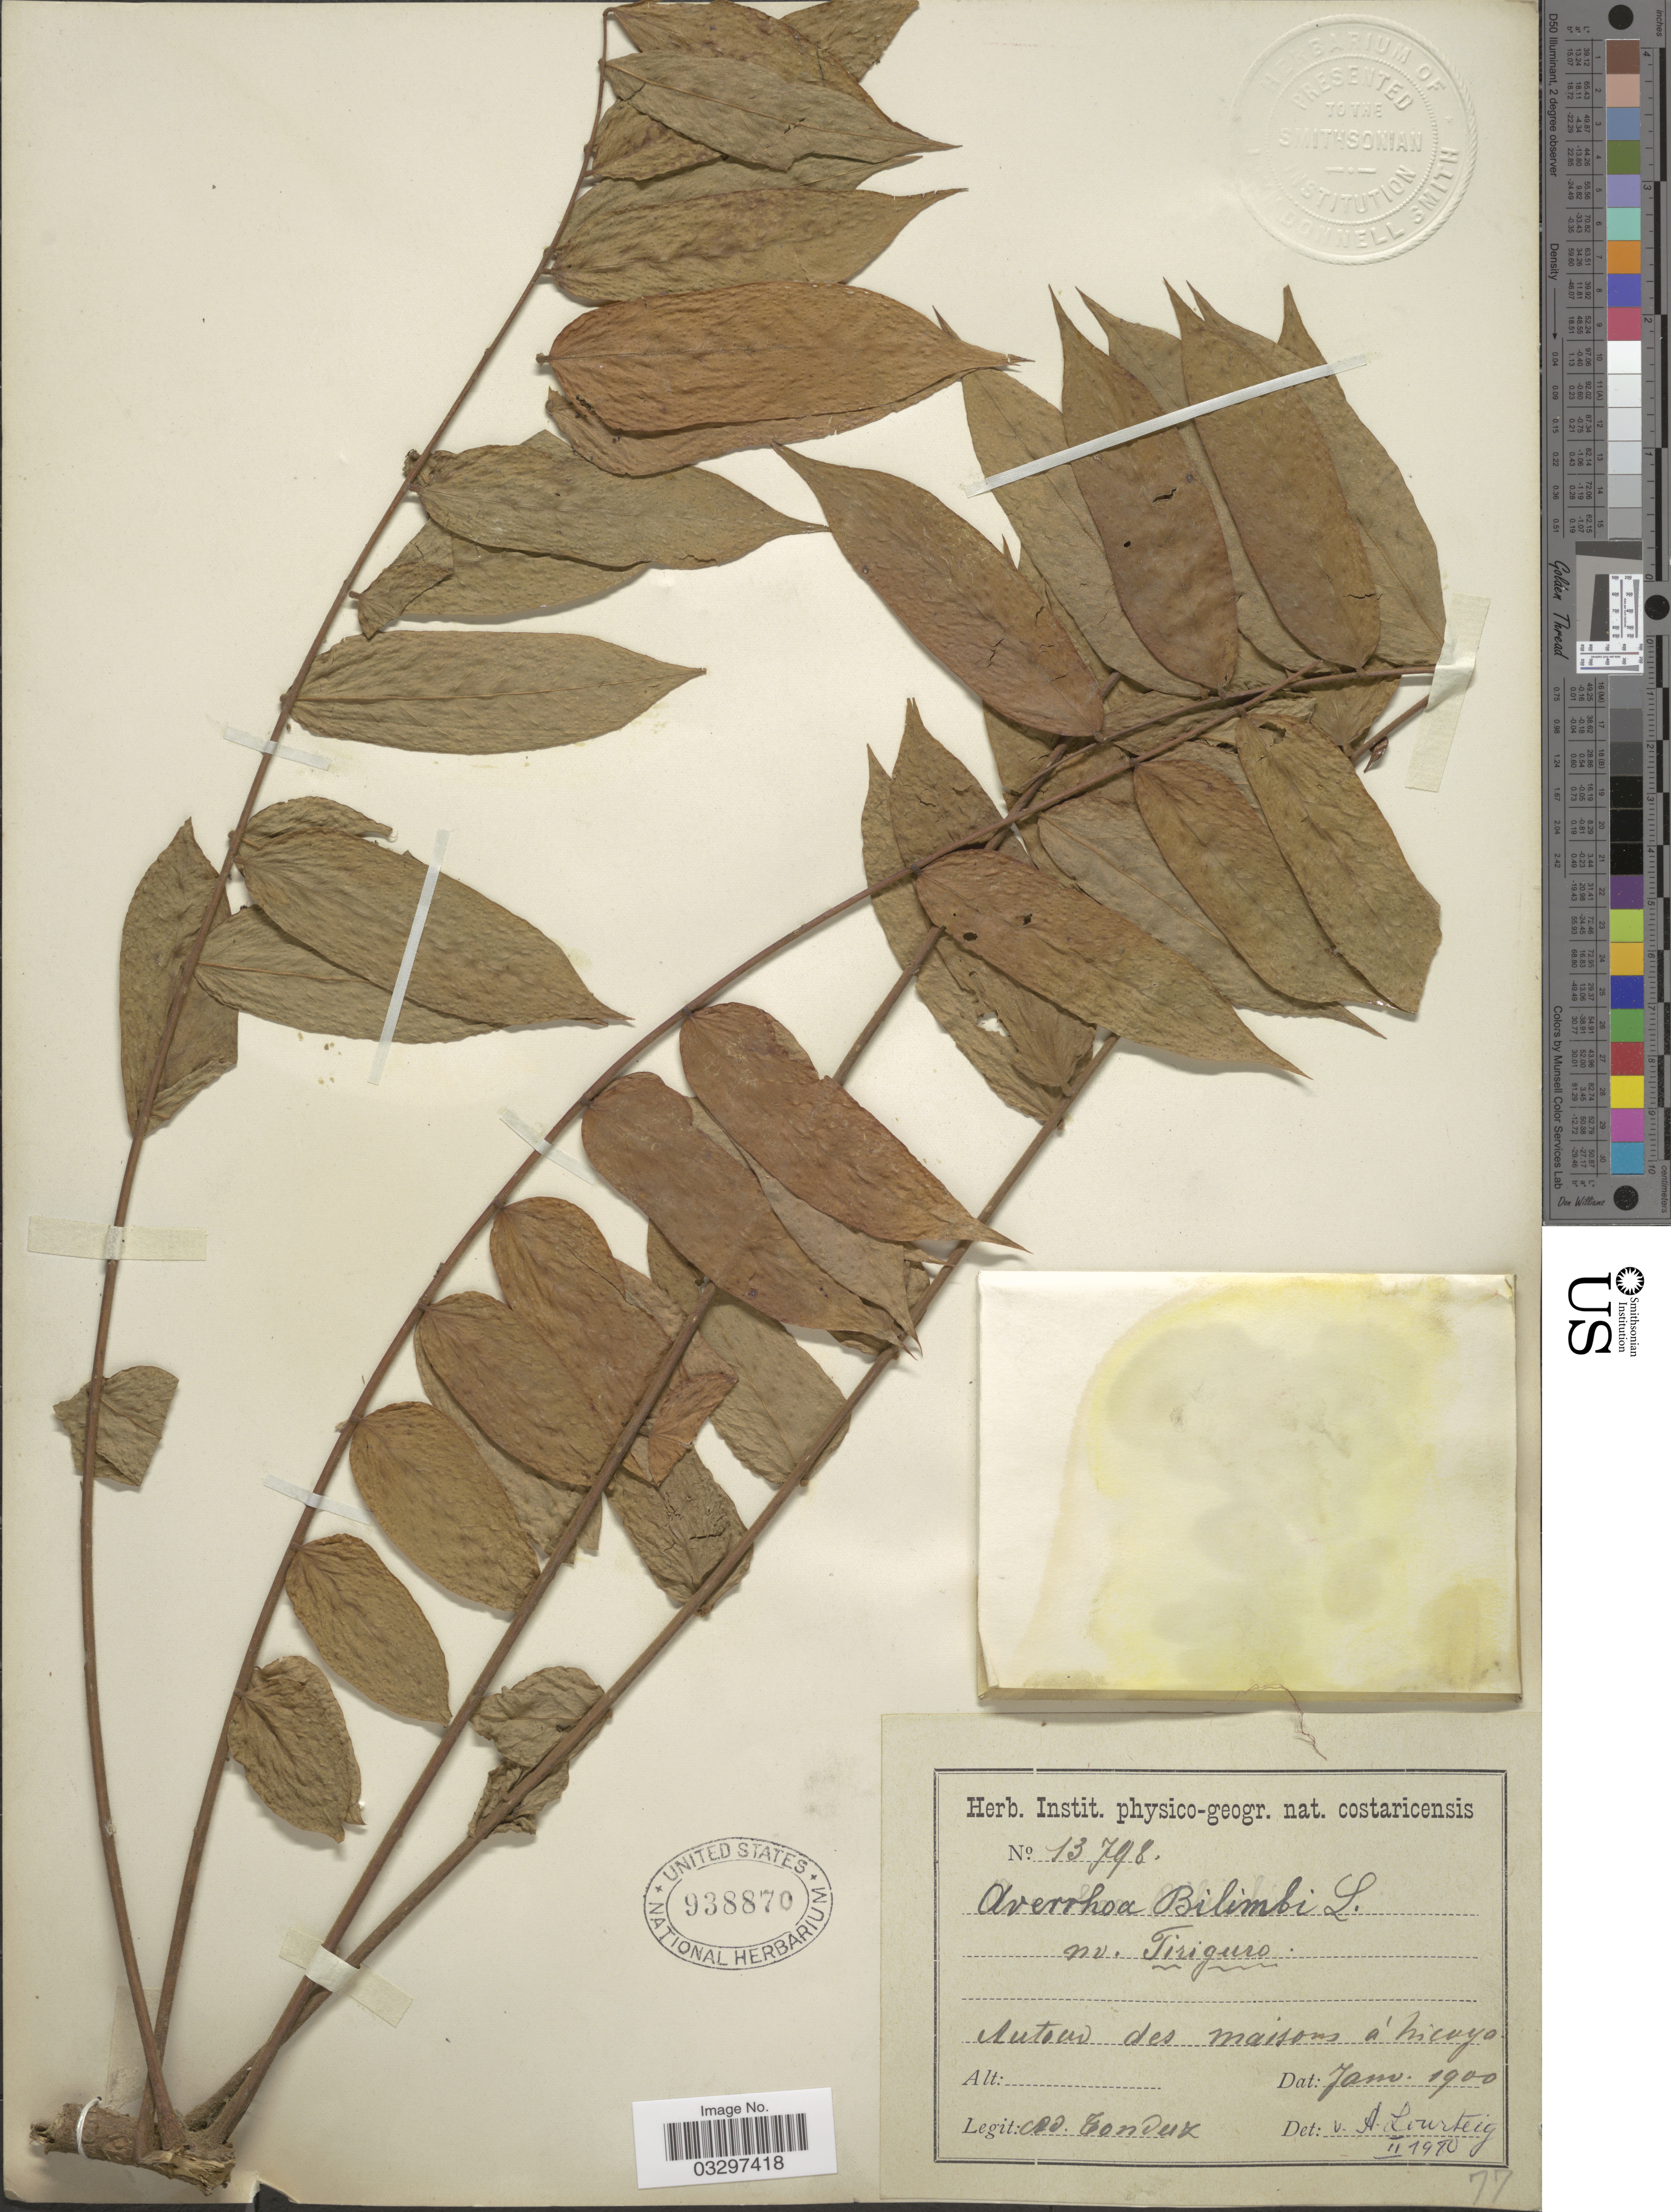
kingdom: Plantae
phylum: Tracheophyta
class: Magnoliopsida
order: Oxalidales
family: Oxalidaceae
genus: Averrhoa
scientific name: Averrhoa bilimbi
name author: L.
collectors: A. Tonduz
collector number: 13798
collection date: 1900-01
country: Costa Rica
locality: Autour des maisons à Nicoya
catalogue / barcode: US 938870